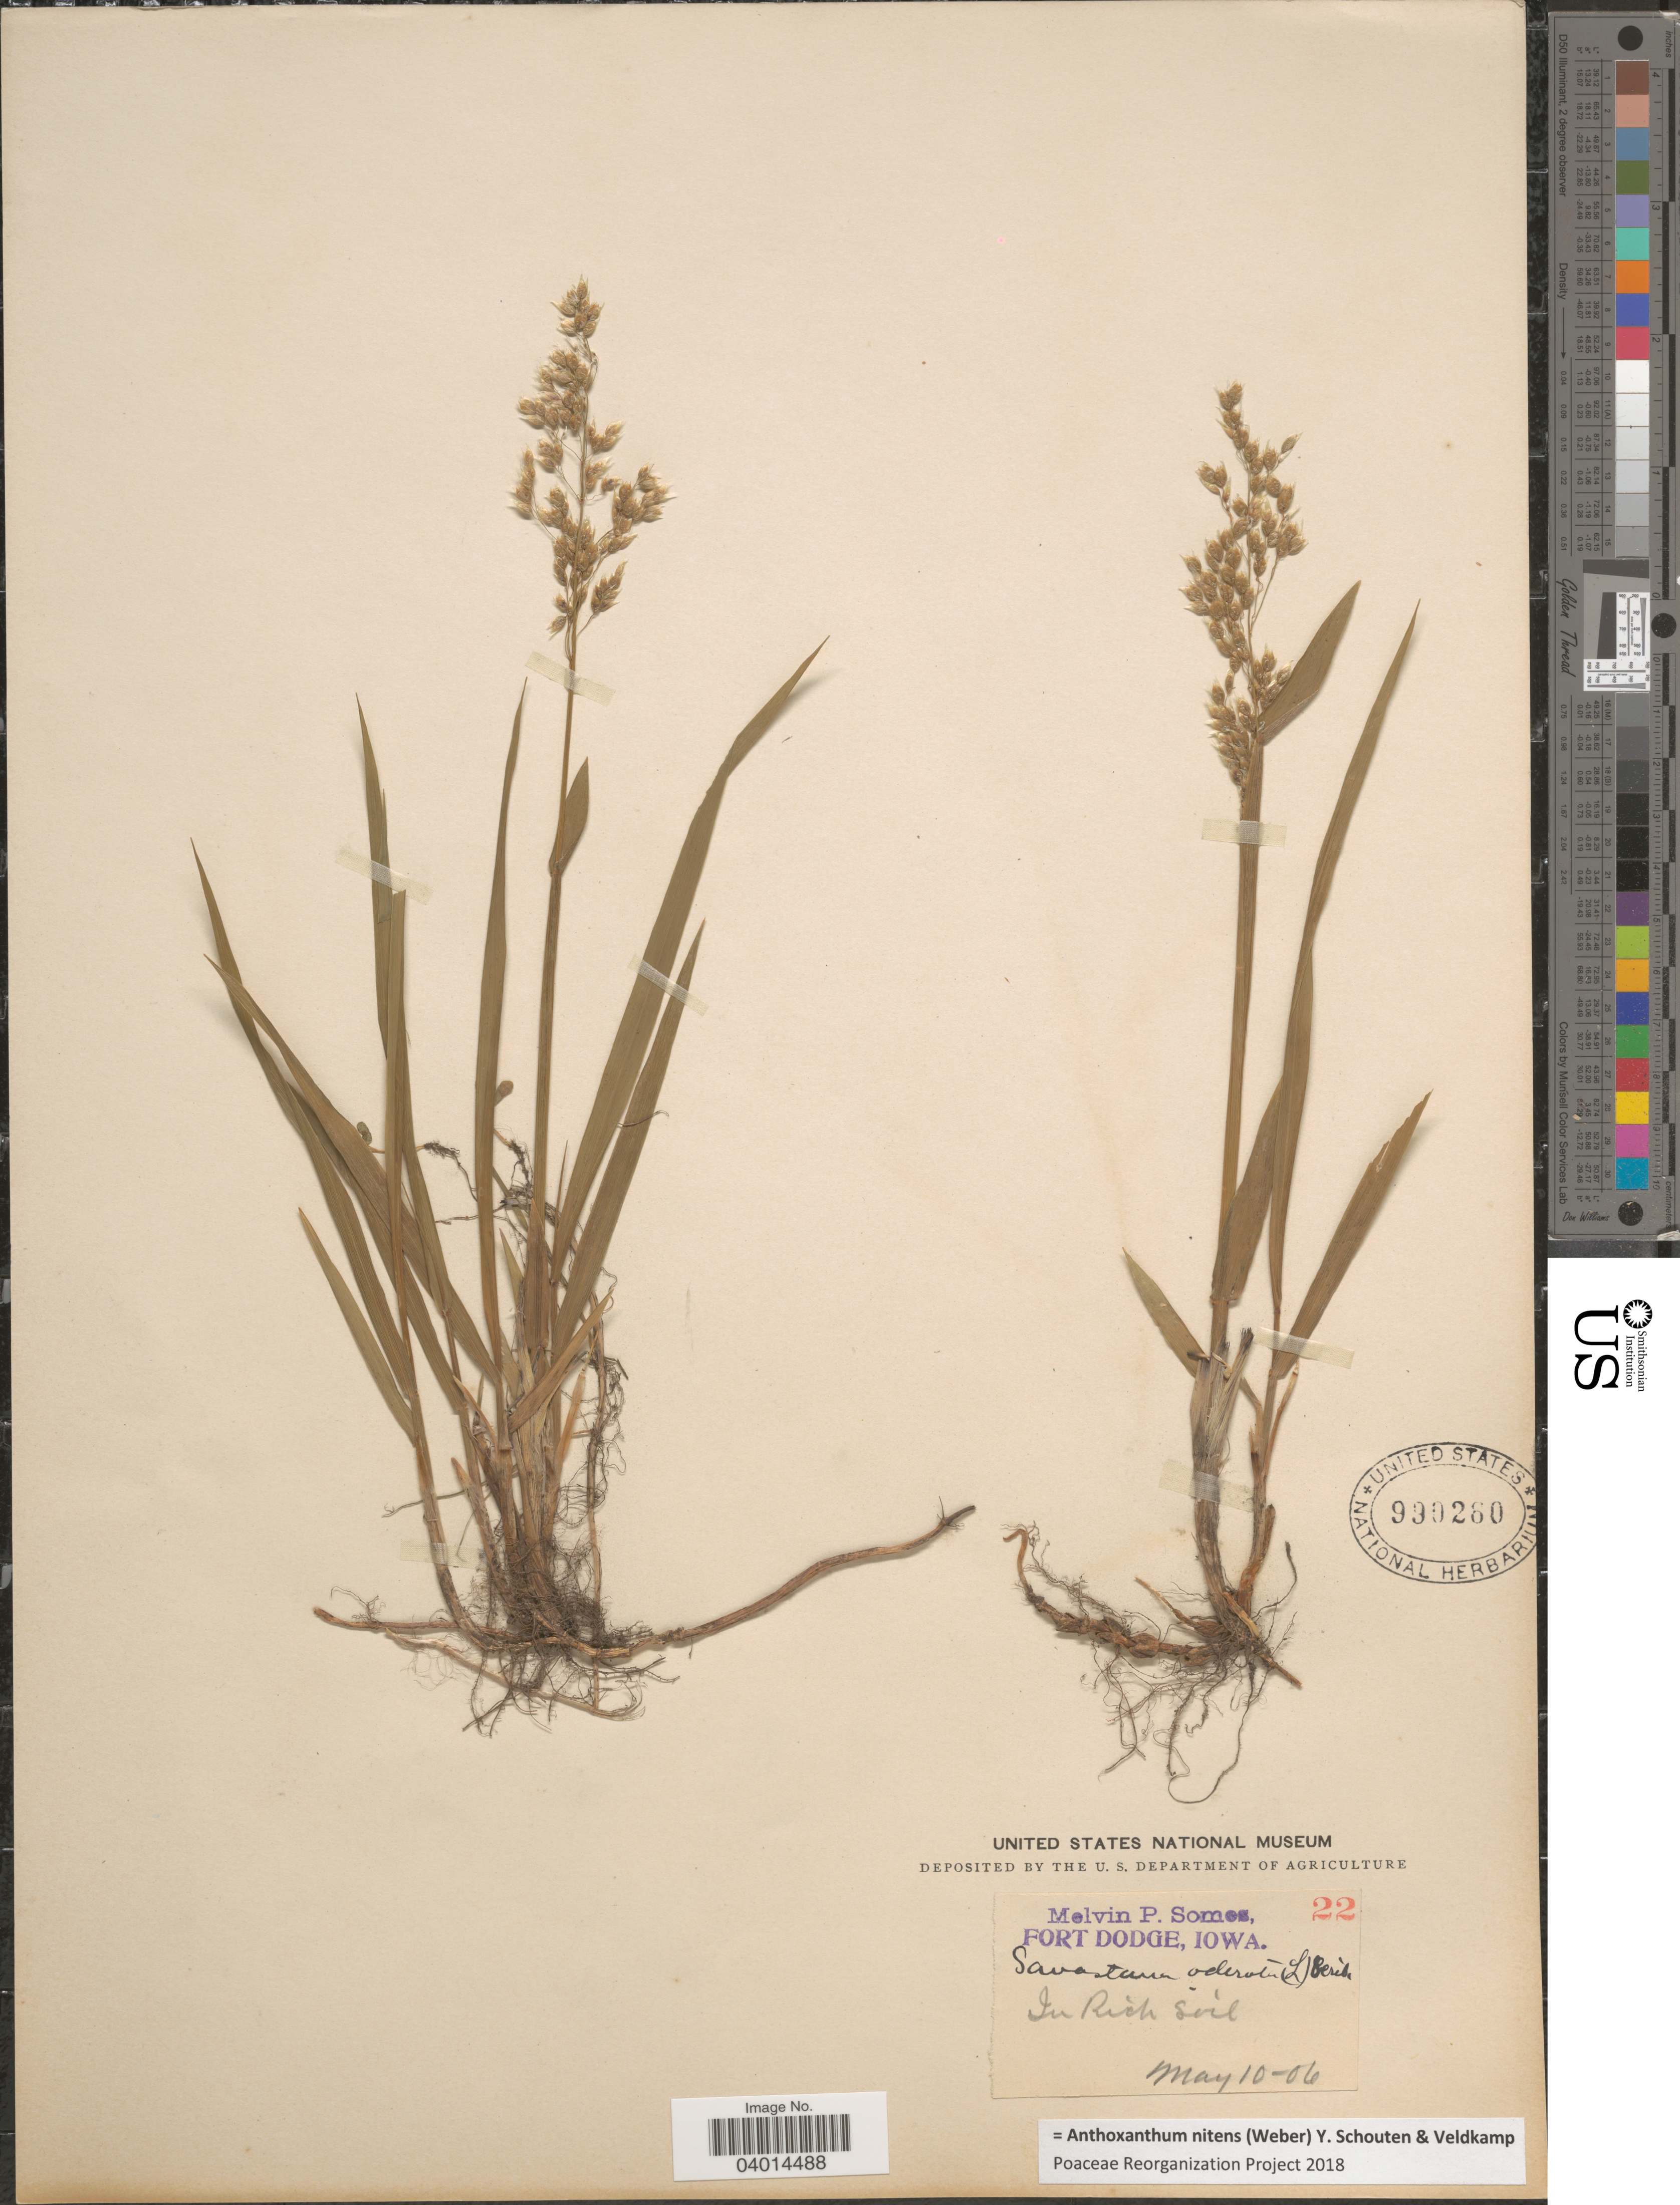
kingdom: Plantae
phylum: Tracheophyta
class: Liliopsida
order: Poales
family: Poaceae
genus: Anthoxanthum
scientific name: Anthoxanthum nitens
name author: (G.H. Weber) R.T.A. Schouten & Veldkamp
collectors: M. Somes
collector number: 22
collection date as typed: Transcribed d/m/y: 10/5/6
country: United States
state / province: Iowa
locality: Fort Dodge.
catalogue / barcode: US 990260